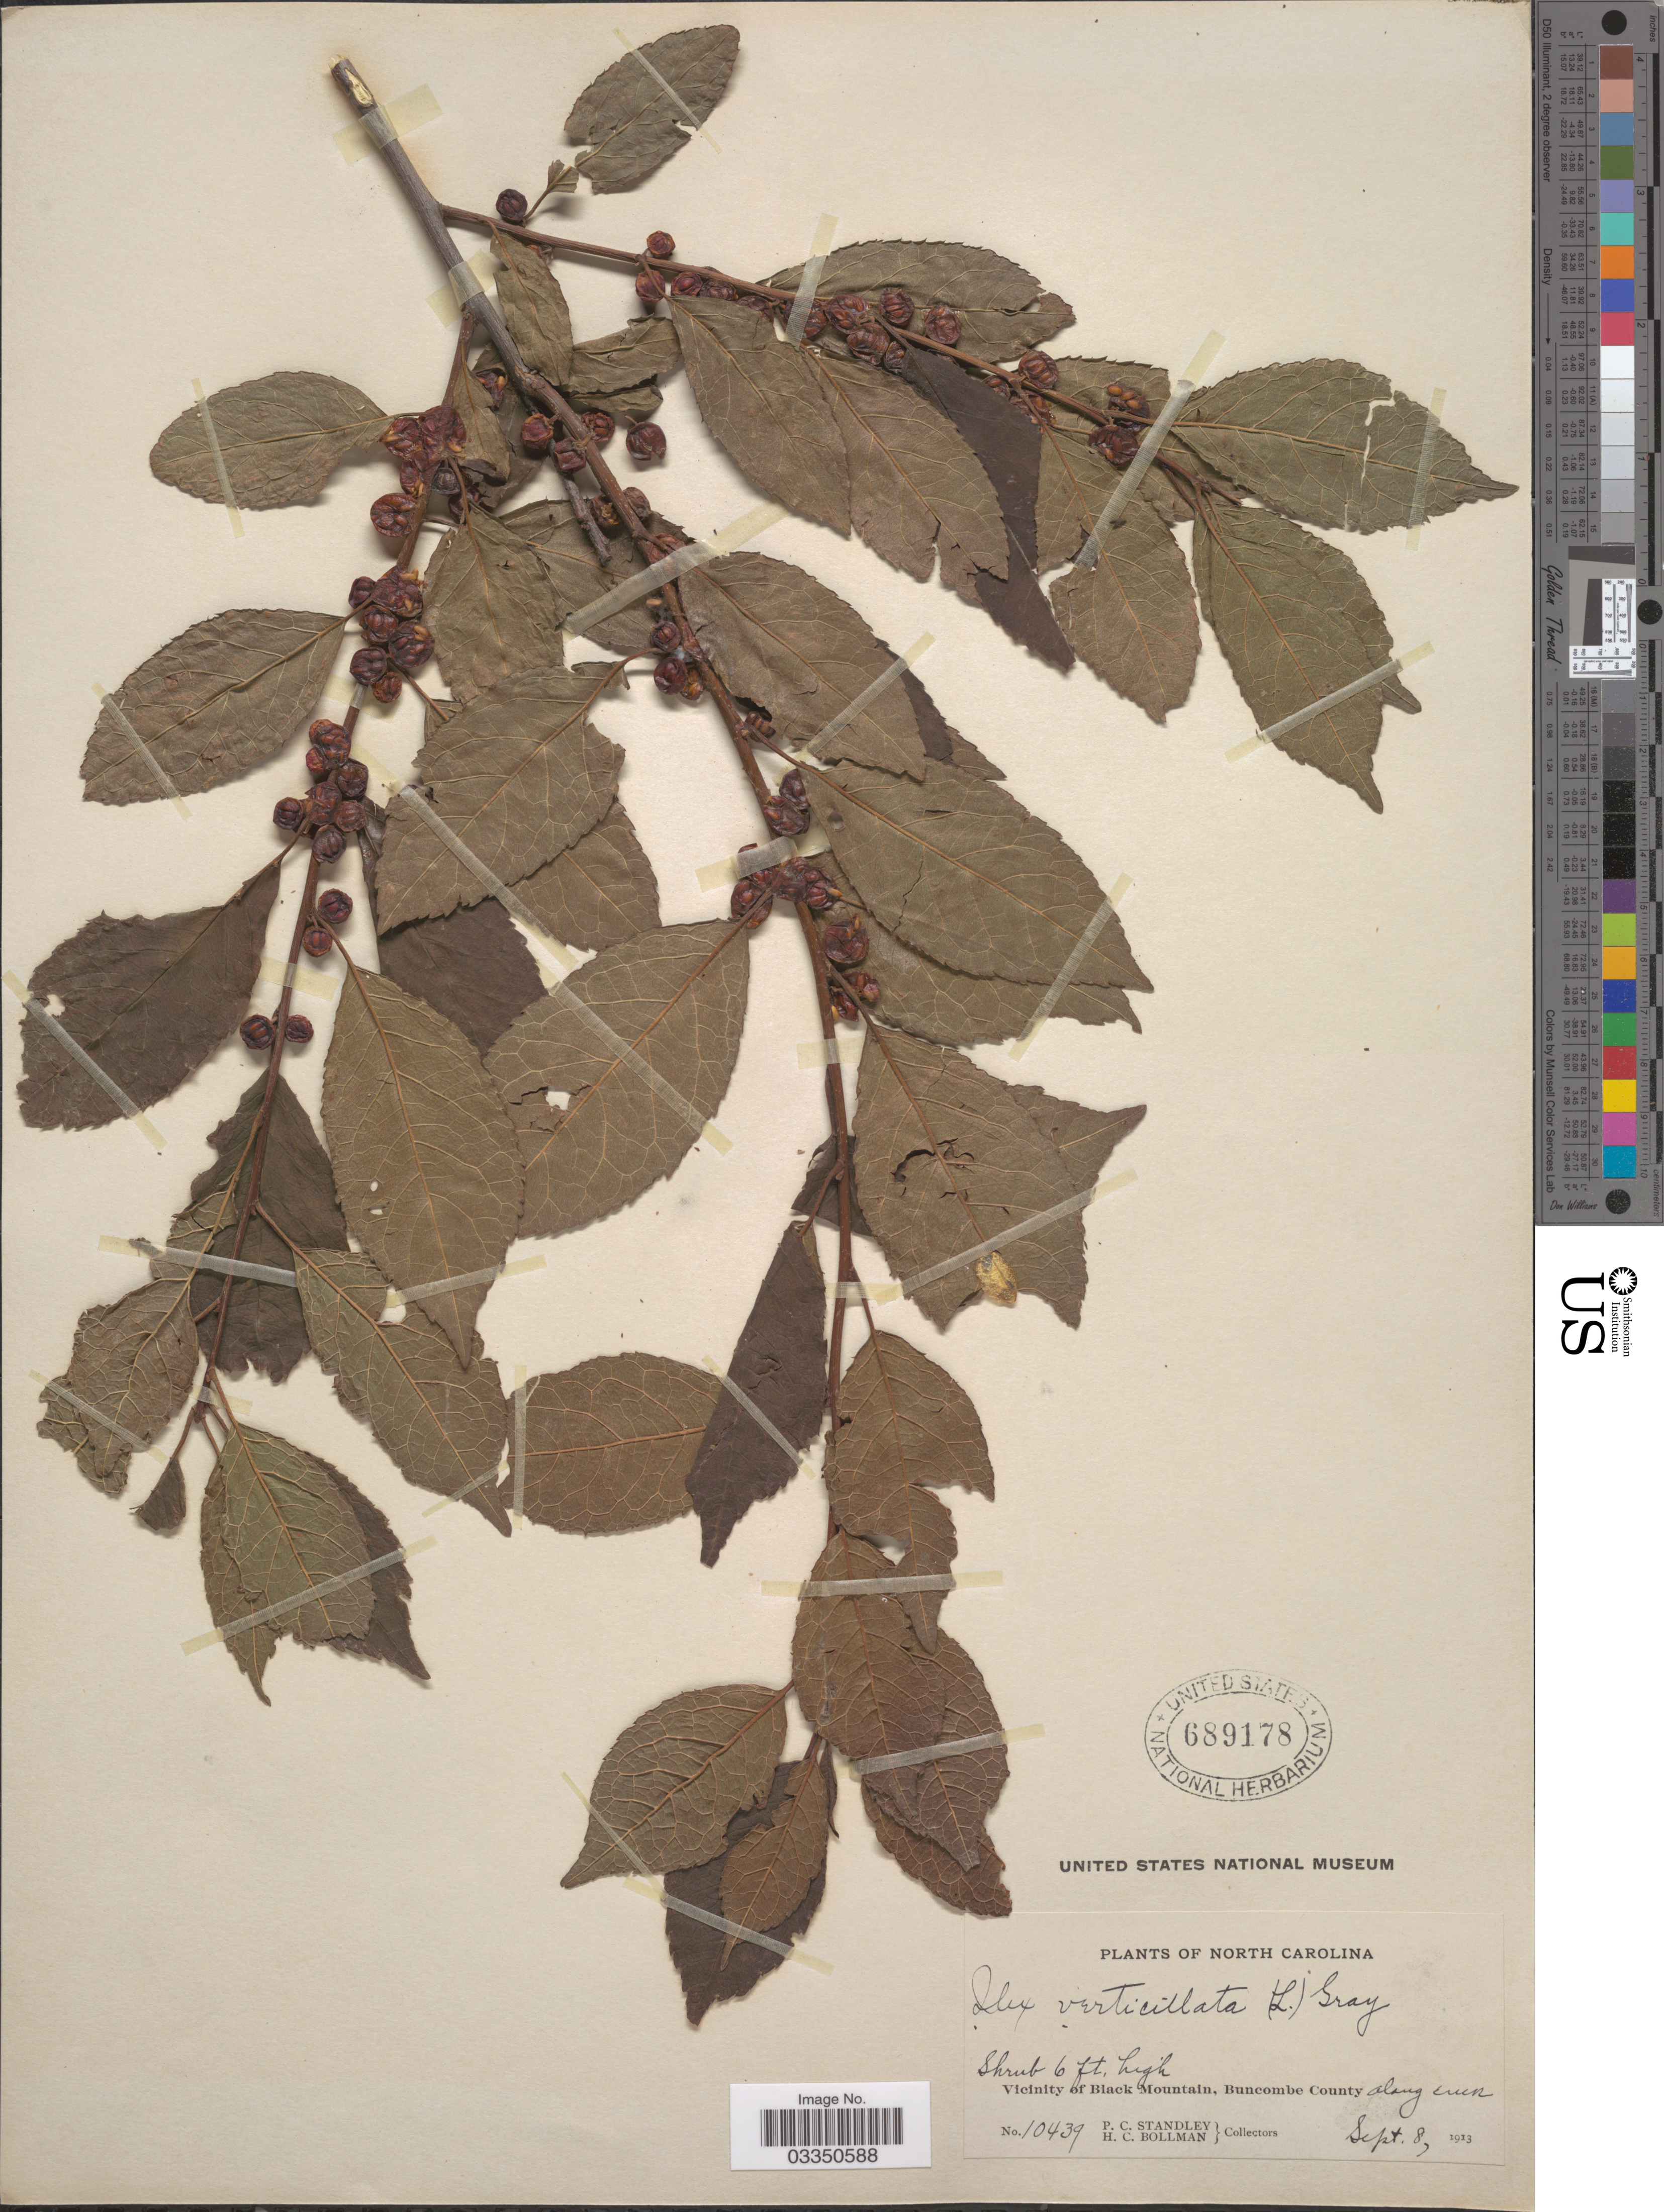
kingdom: Plantae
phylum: Tracheophyta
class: Magnoliopsida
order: Aquifoliales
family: Aquifoliaceae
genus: Ilex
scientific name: Ilex verticillata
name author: (L.) A. Gray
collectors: P. C. Standley & H. C. Bollman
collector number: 10439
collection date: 1913-09-08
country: United States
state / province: North Carolina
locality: Vicinity of Black Mountain, Buncombe County along creek.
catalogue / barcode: US 689178